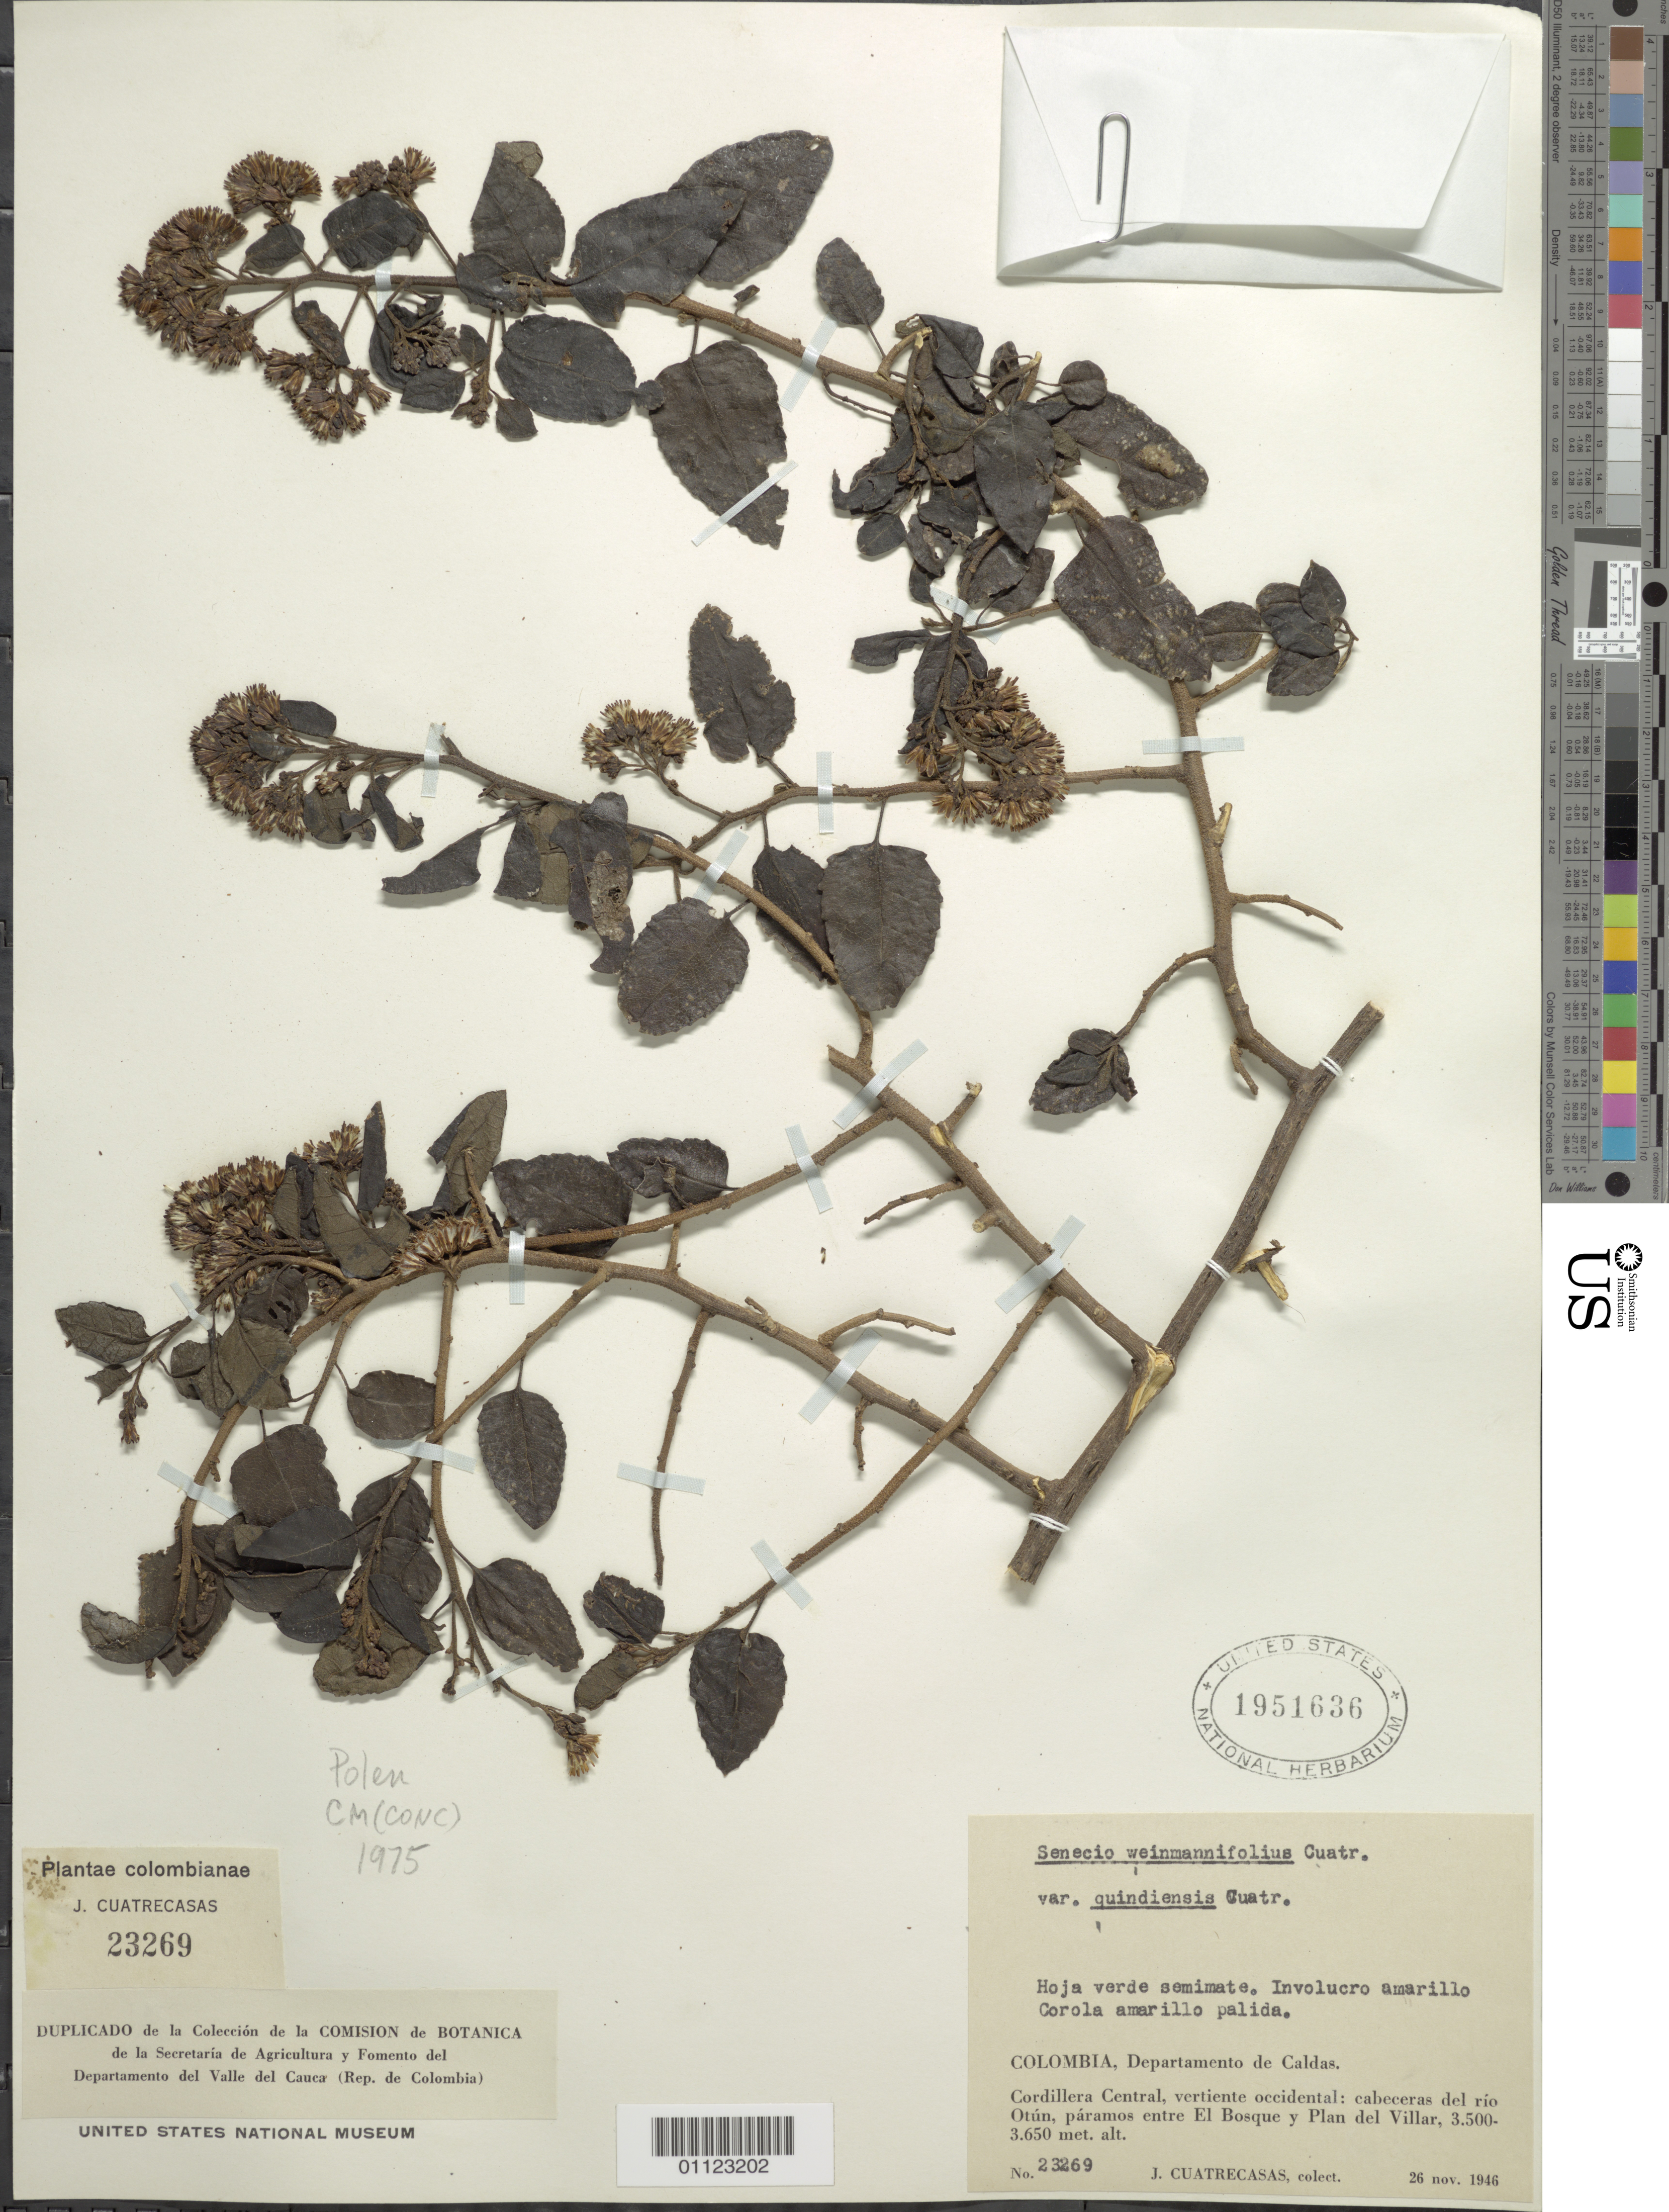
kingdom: Plantae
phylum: Tracheophyta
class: Magnoliopsida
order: Asterales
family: Asteraceae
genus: Pentacalia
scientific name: Pentacalia weinmannifolia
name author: (Cuatrec.) Cuatrec.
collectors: J. Cuatrecasas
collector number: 23269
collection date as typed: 26 Nov 1946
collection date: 1946-11-26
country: Colombia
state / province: Caldas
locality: Cordillera Central, Vertiente Occidental, Cabeceras del Rio Otun, paramos entre El Bosque y Plan del Villar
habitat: Paramo.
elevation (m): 3500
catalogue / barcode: US 1981636